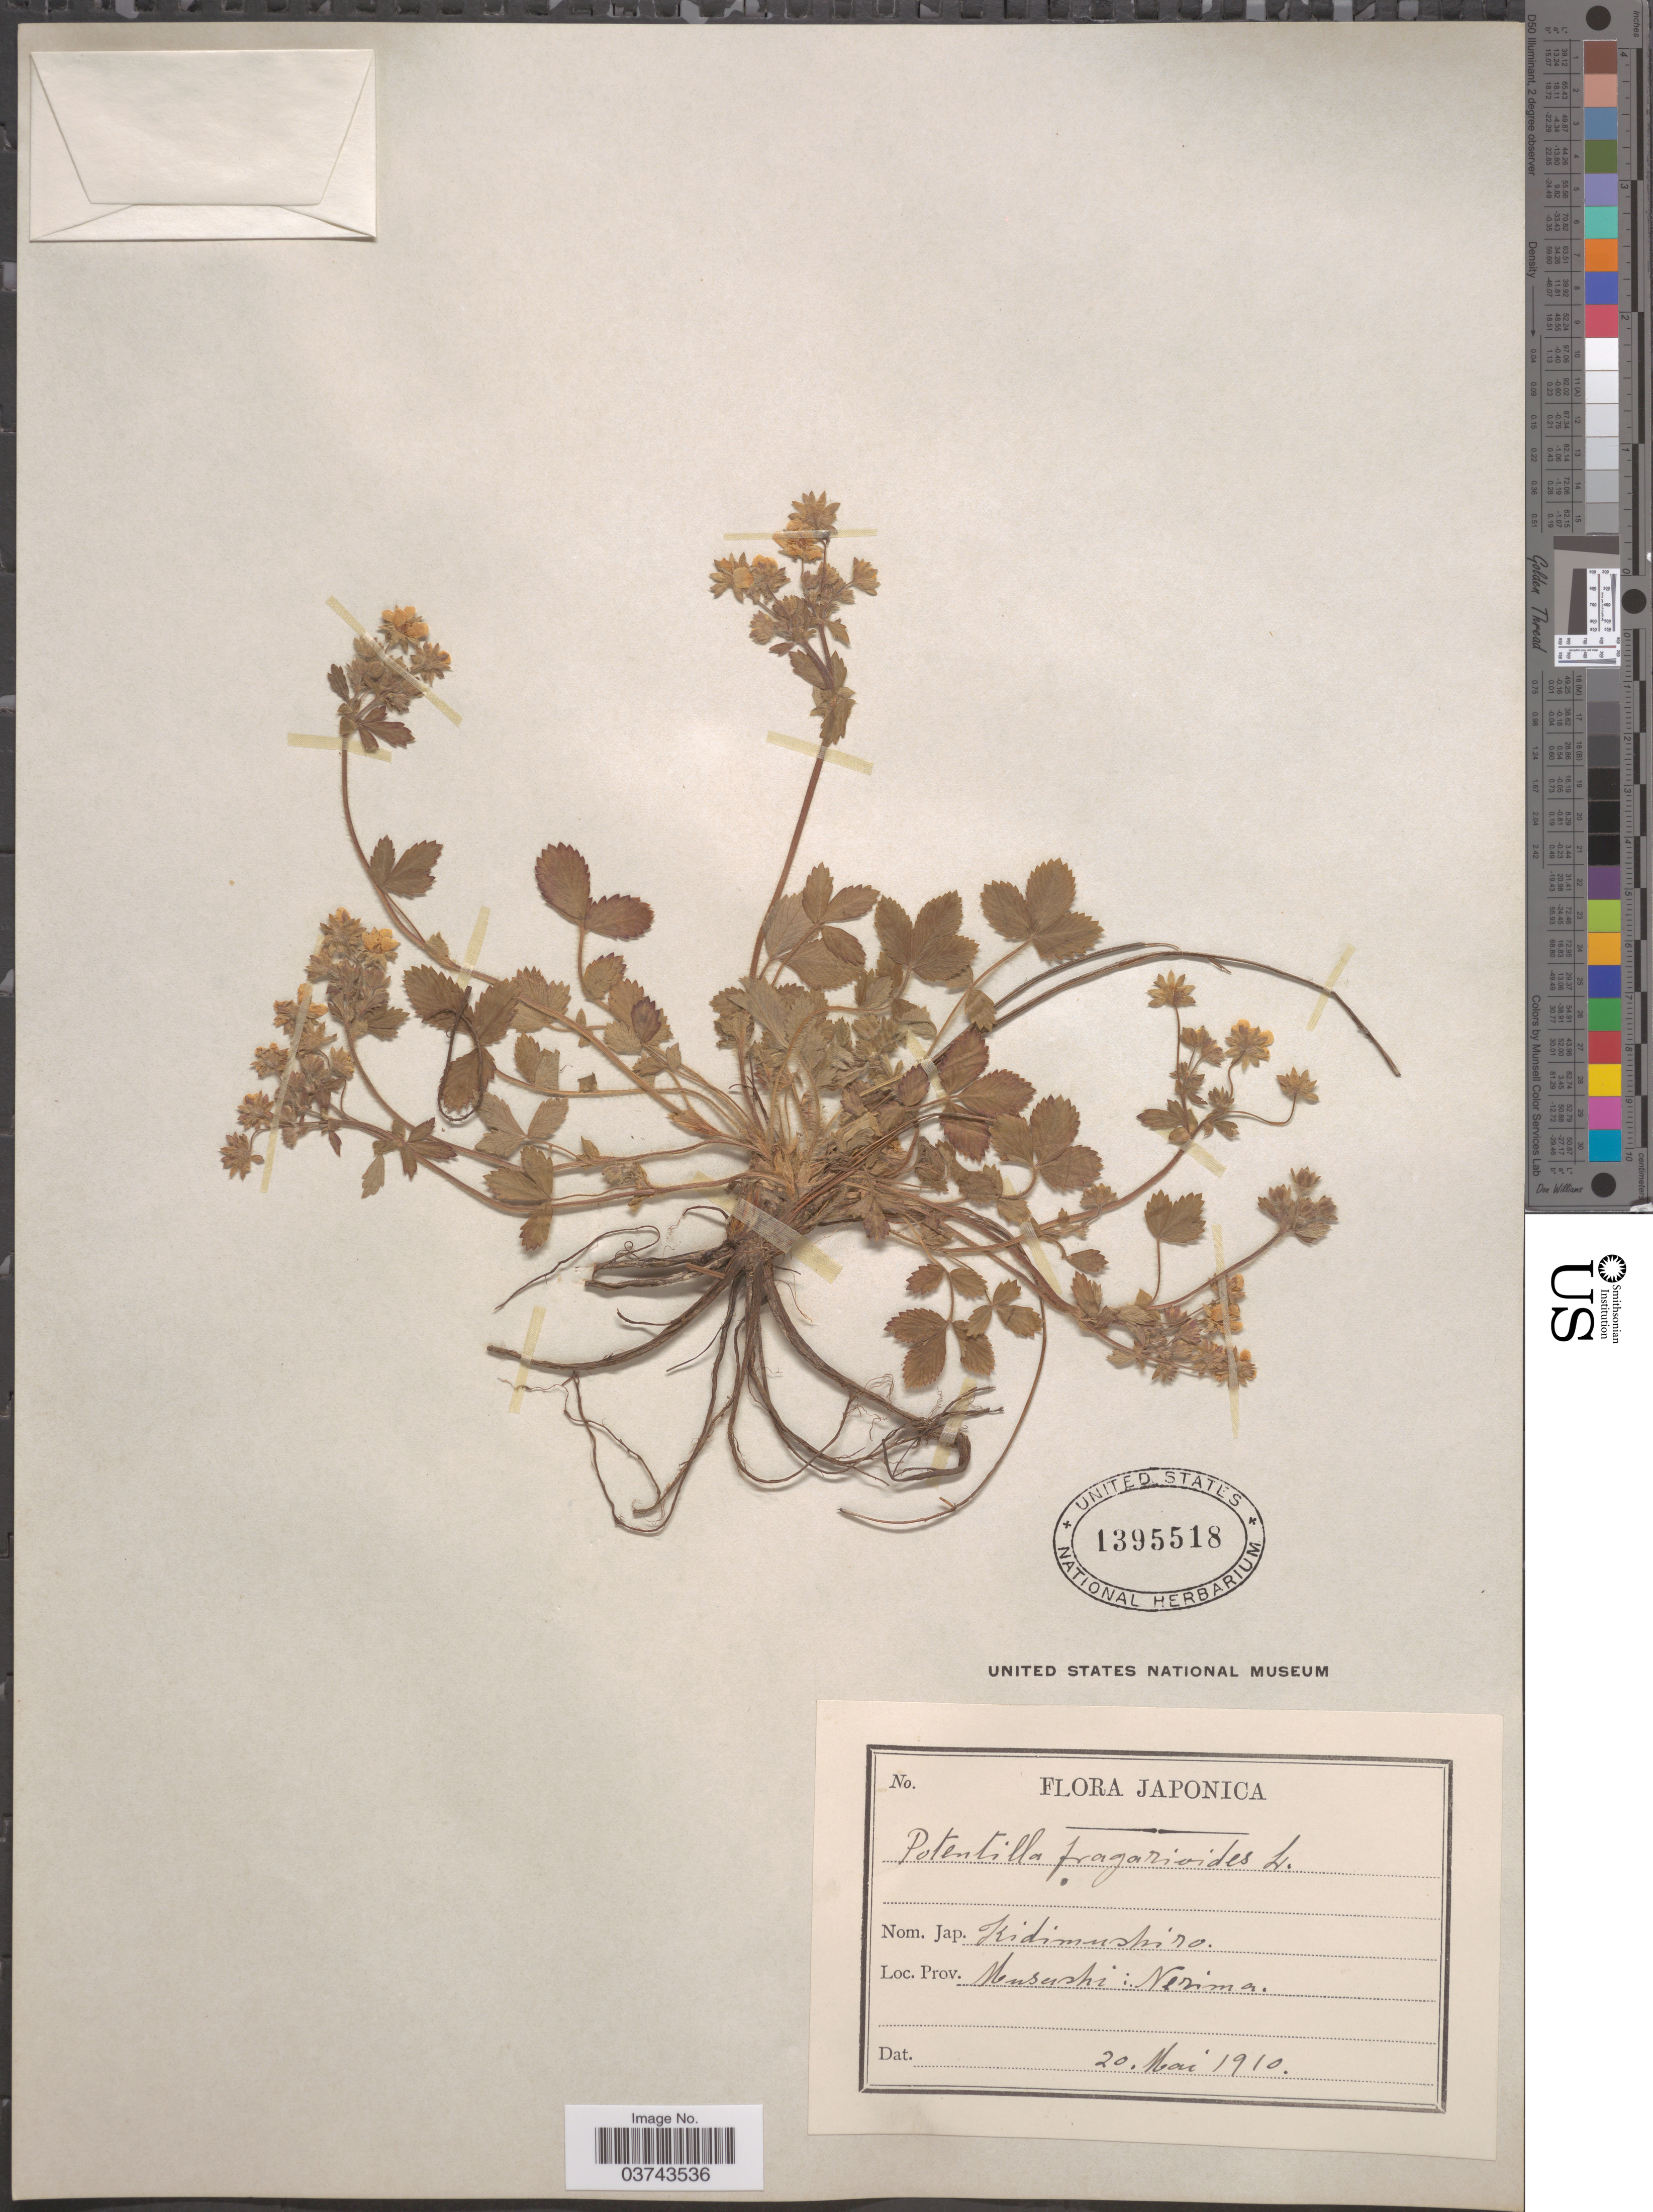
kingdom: Plantae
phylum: Tracheophyta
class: Magnoliopsida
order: Rosales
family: Rosaceae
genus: Potentilla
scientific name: Potentilla fragarioides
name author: L.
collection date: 1910-05-20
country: Japan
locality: Prov. Musashi: Nerima.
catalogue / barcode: US 1395518